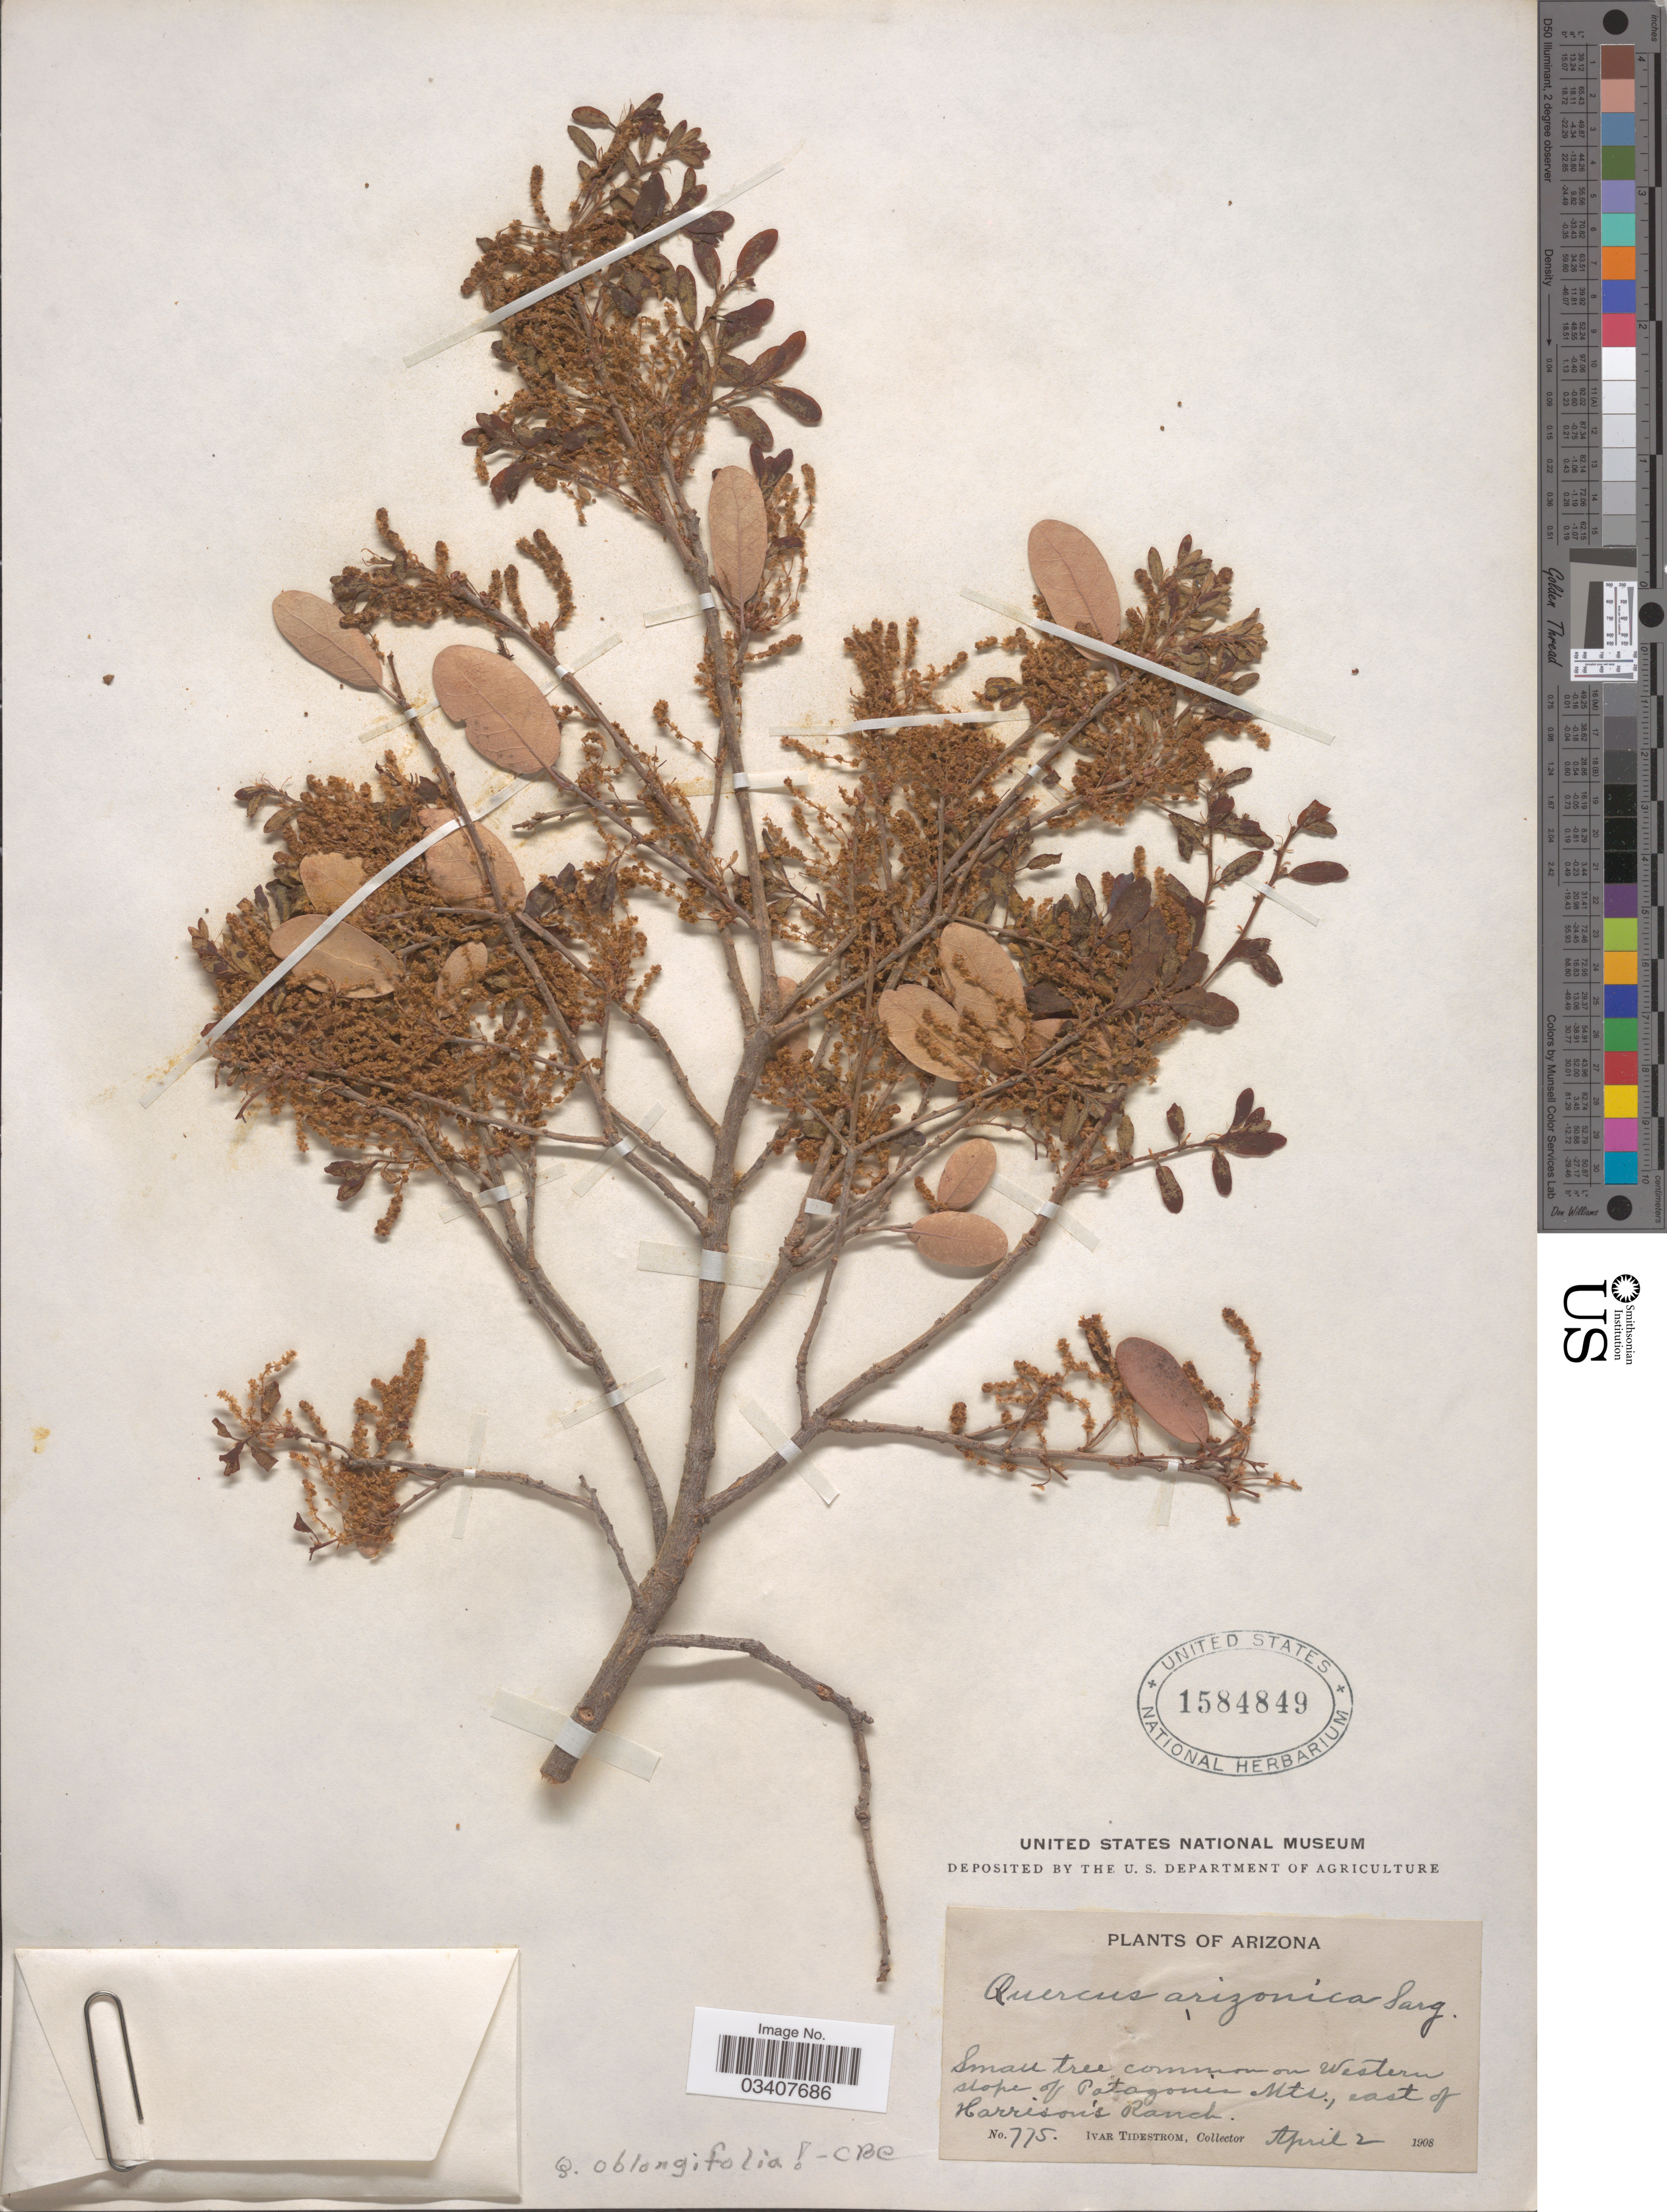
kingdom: Plantae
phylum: Tracheophyta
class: Magnoliopsida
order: Fagales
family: Fagaceae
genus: Quercus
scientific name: Quercus oblongifolia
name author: Torr.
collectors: I. F. Tidestrom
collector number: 775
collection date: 1908-04-02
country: United States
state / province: Arizona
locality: On Western slope of Patagonia Mts., east of Harrison's Ranch.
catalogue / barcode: US 1584849